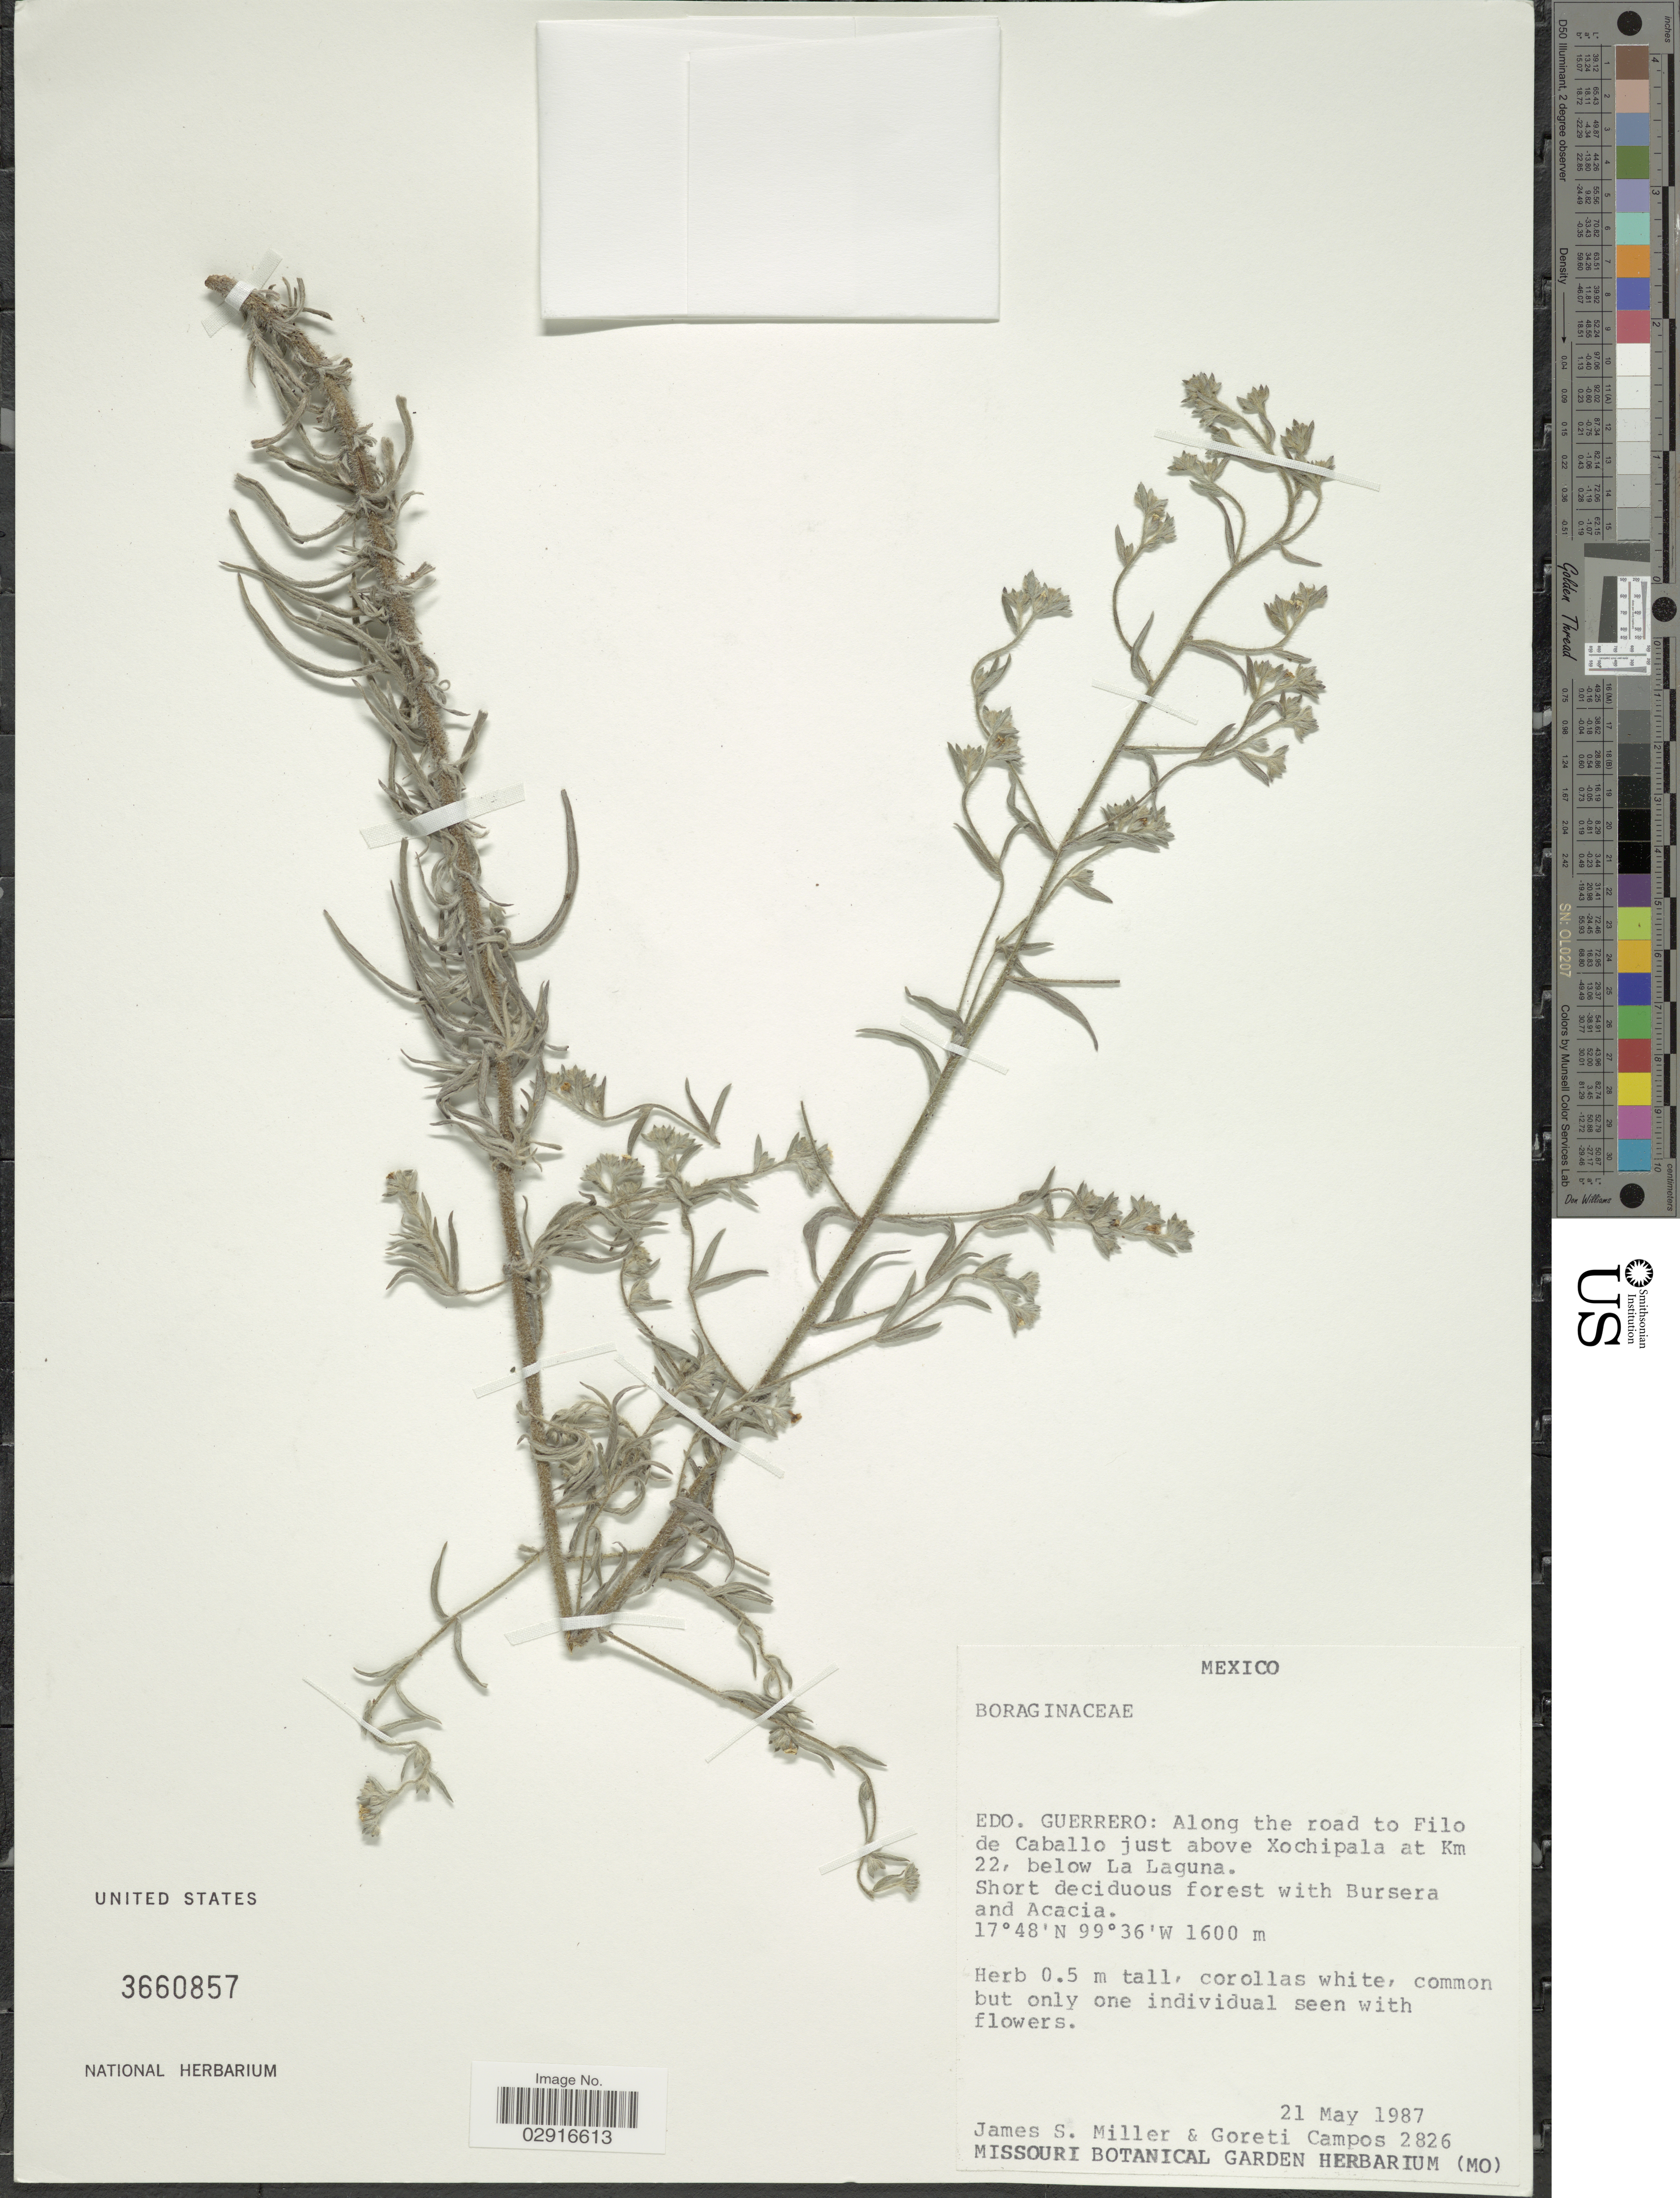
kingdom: Plantae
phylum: Tracheophyta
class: Magnoliopsida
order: Boraginales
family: Boraginaceae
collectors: J. S. Miller & G. Campos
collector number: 2826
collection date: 1987-05-21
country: Mexico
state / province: Guerrero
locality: Along the road to Filo de Caballo just above Xochipala at Km 22, below La Laguna.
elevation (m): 1600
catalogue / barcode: US 3660857